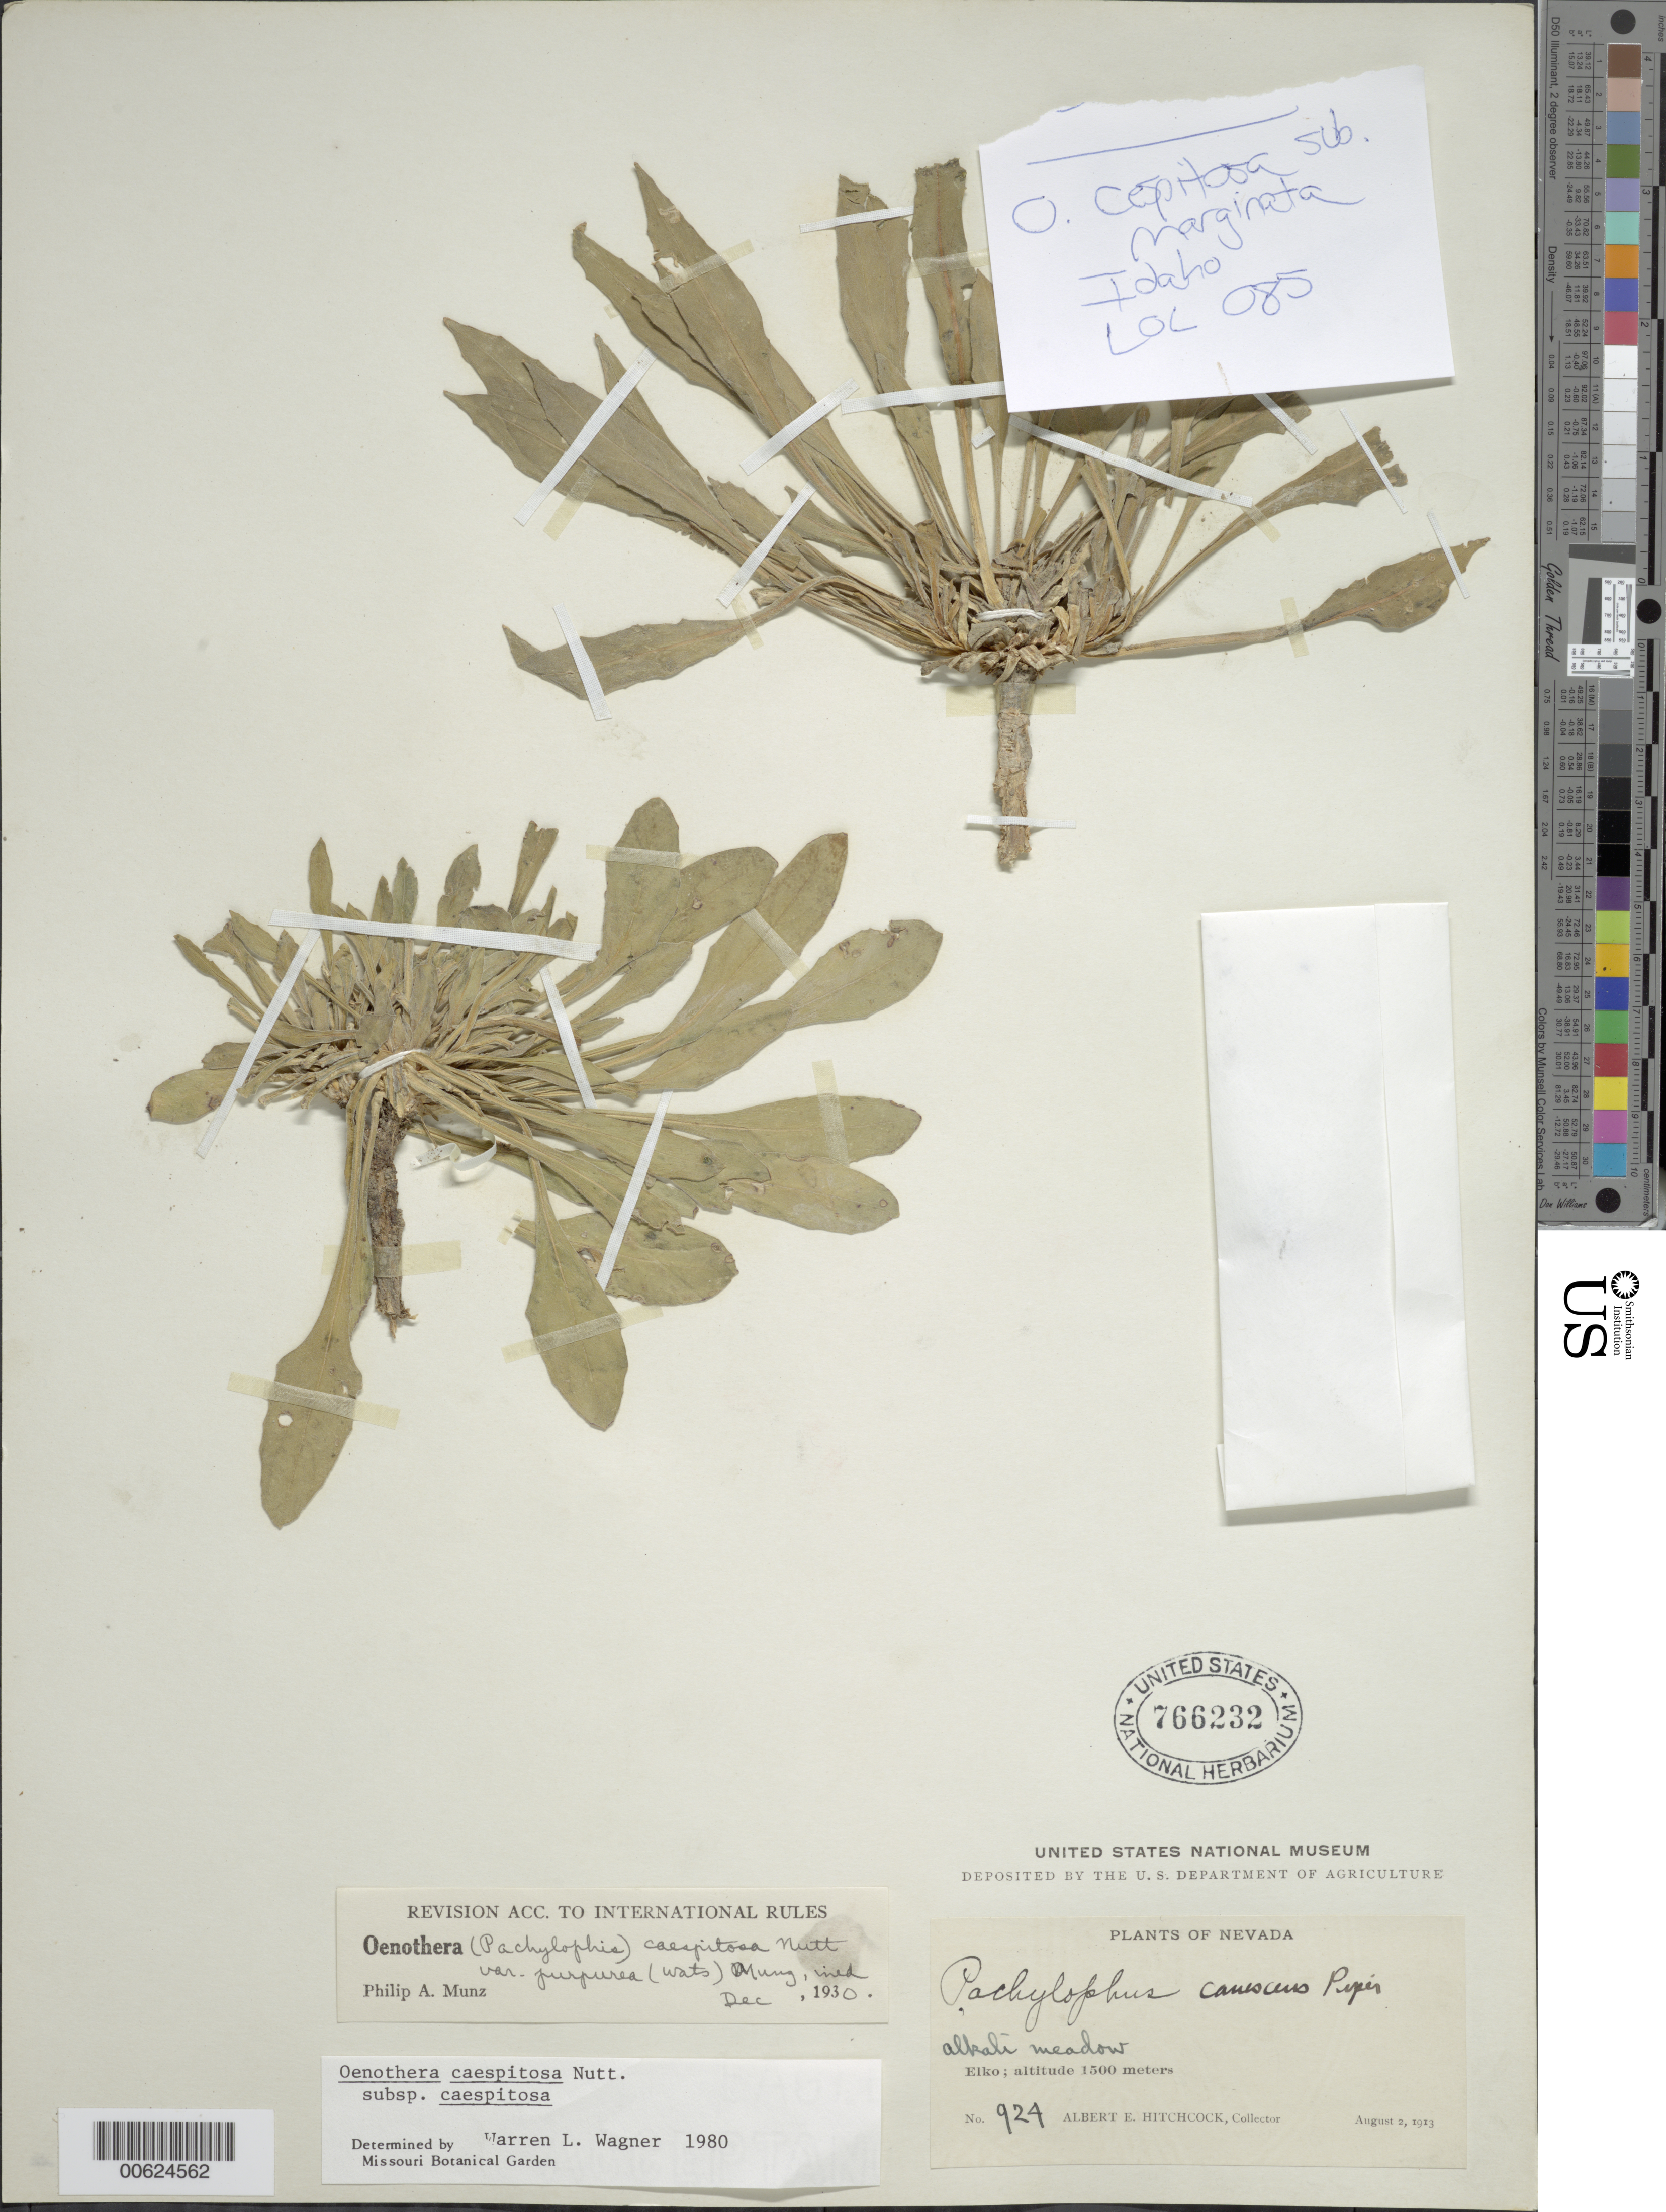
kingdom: Plantae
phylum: Tracheophyta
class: Magnoliopsida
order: Myrtales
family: Onagraceae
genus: Oenothera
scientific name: Oenothera cespitosa subsp. cespitosa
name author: Nutt.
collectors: A. S. Hitchcock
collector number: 924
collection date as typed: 02 Aug 1913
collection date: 1913-08-02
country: United States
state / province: Nevada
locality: Elko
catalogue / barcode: US 766232